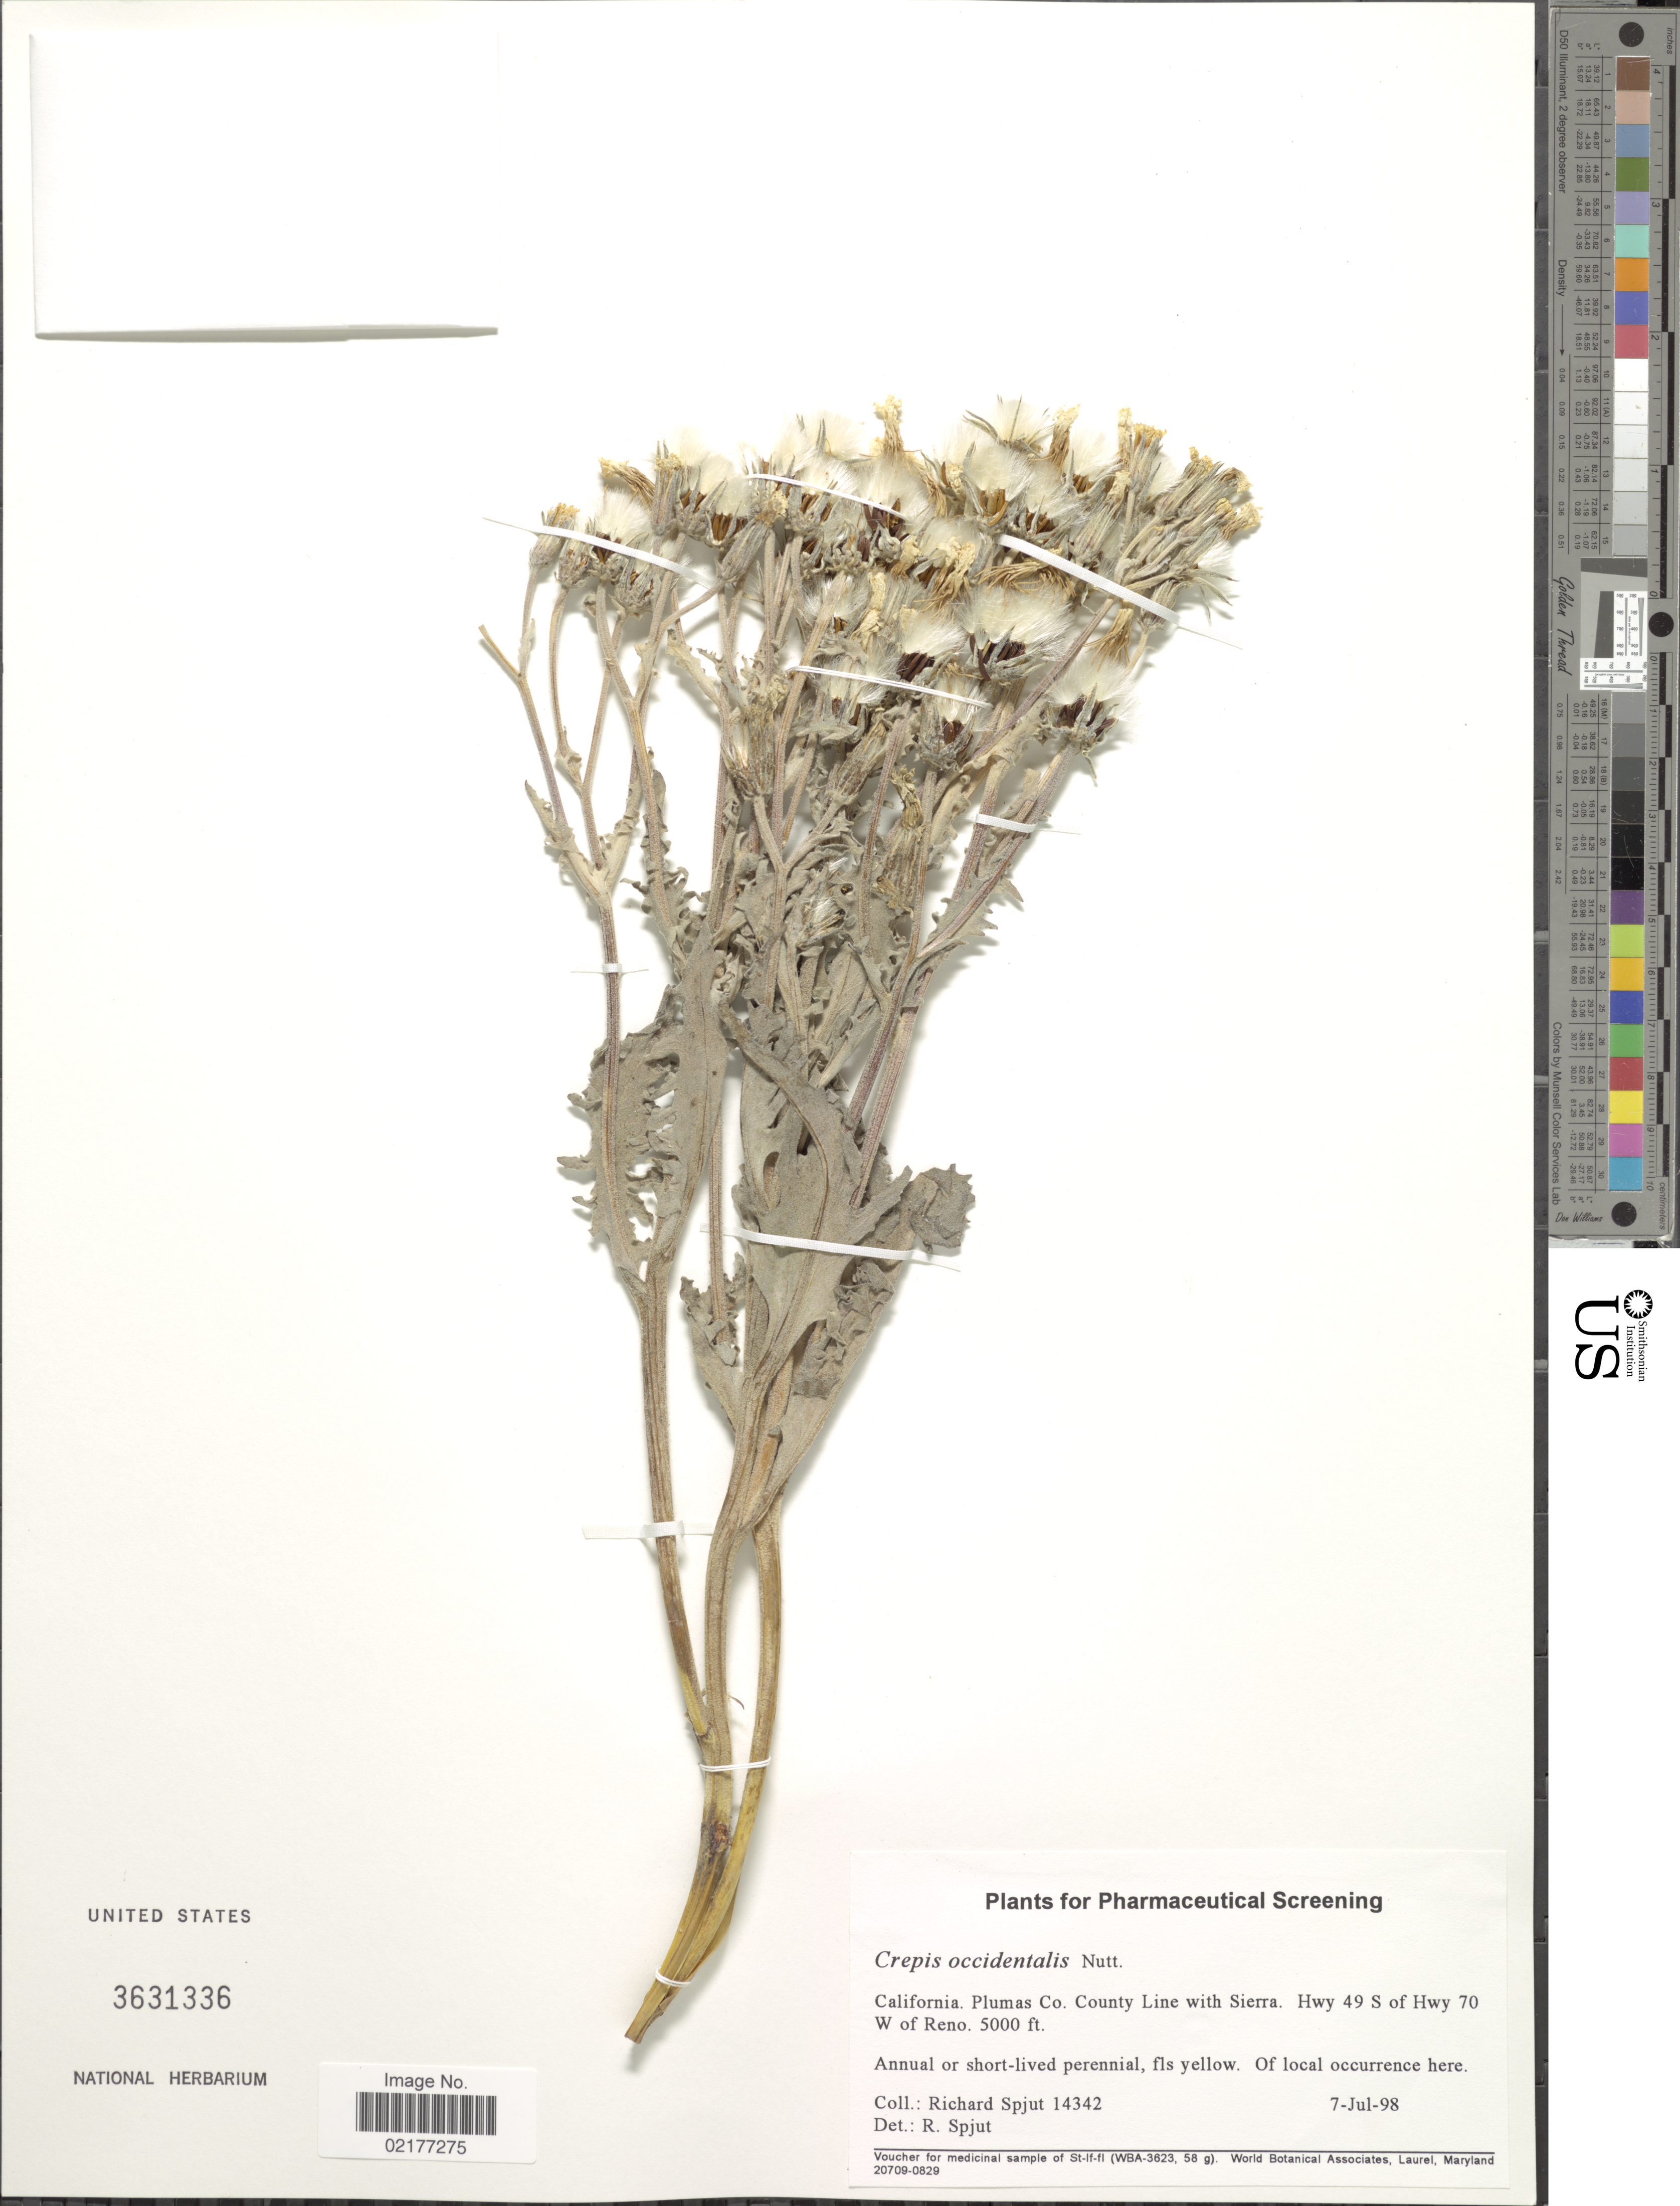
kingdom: Plantae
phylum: Tracheophyta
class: Magnoliopsida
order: Asterales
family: Asteraceae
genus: Crepis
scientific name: Crepis occidentalis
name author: Nutt.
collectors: R. Spjut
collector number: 14342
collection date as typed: Transcribed d/m/y: 7/7/98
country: United States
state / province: California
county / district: Plumas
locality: California, Plumas CO., COunty LIne with Sierra, Hwy 49 S of Hwy 70 W of Reno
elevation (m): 1524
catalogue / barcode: US 3631336